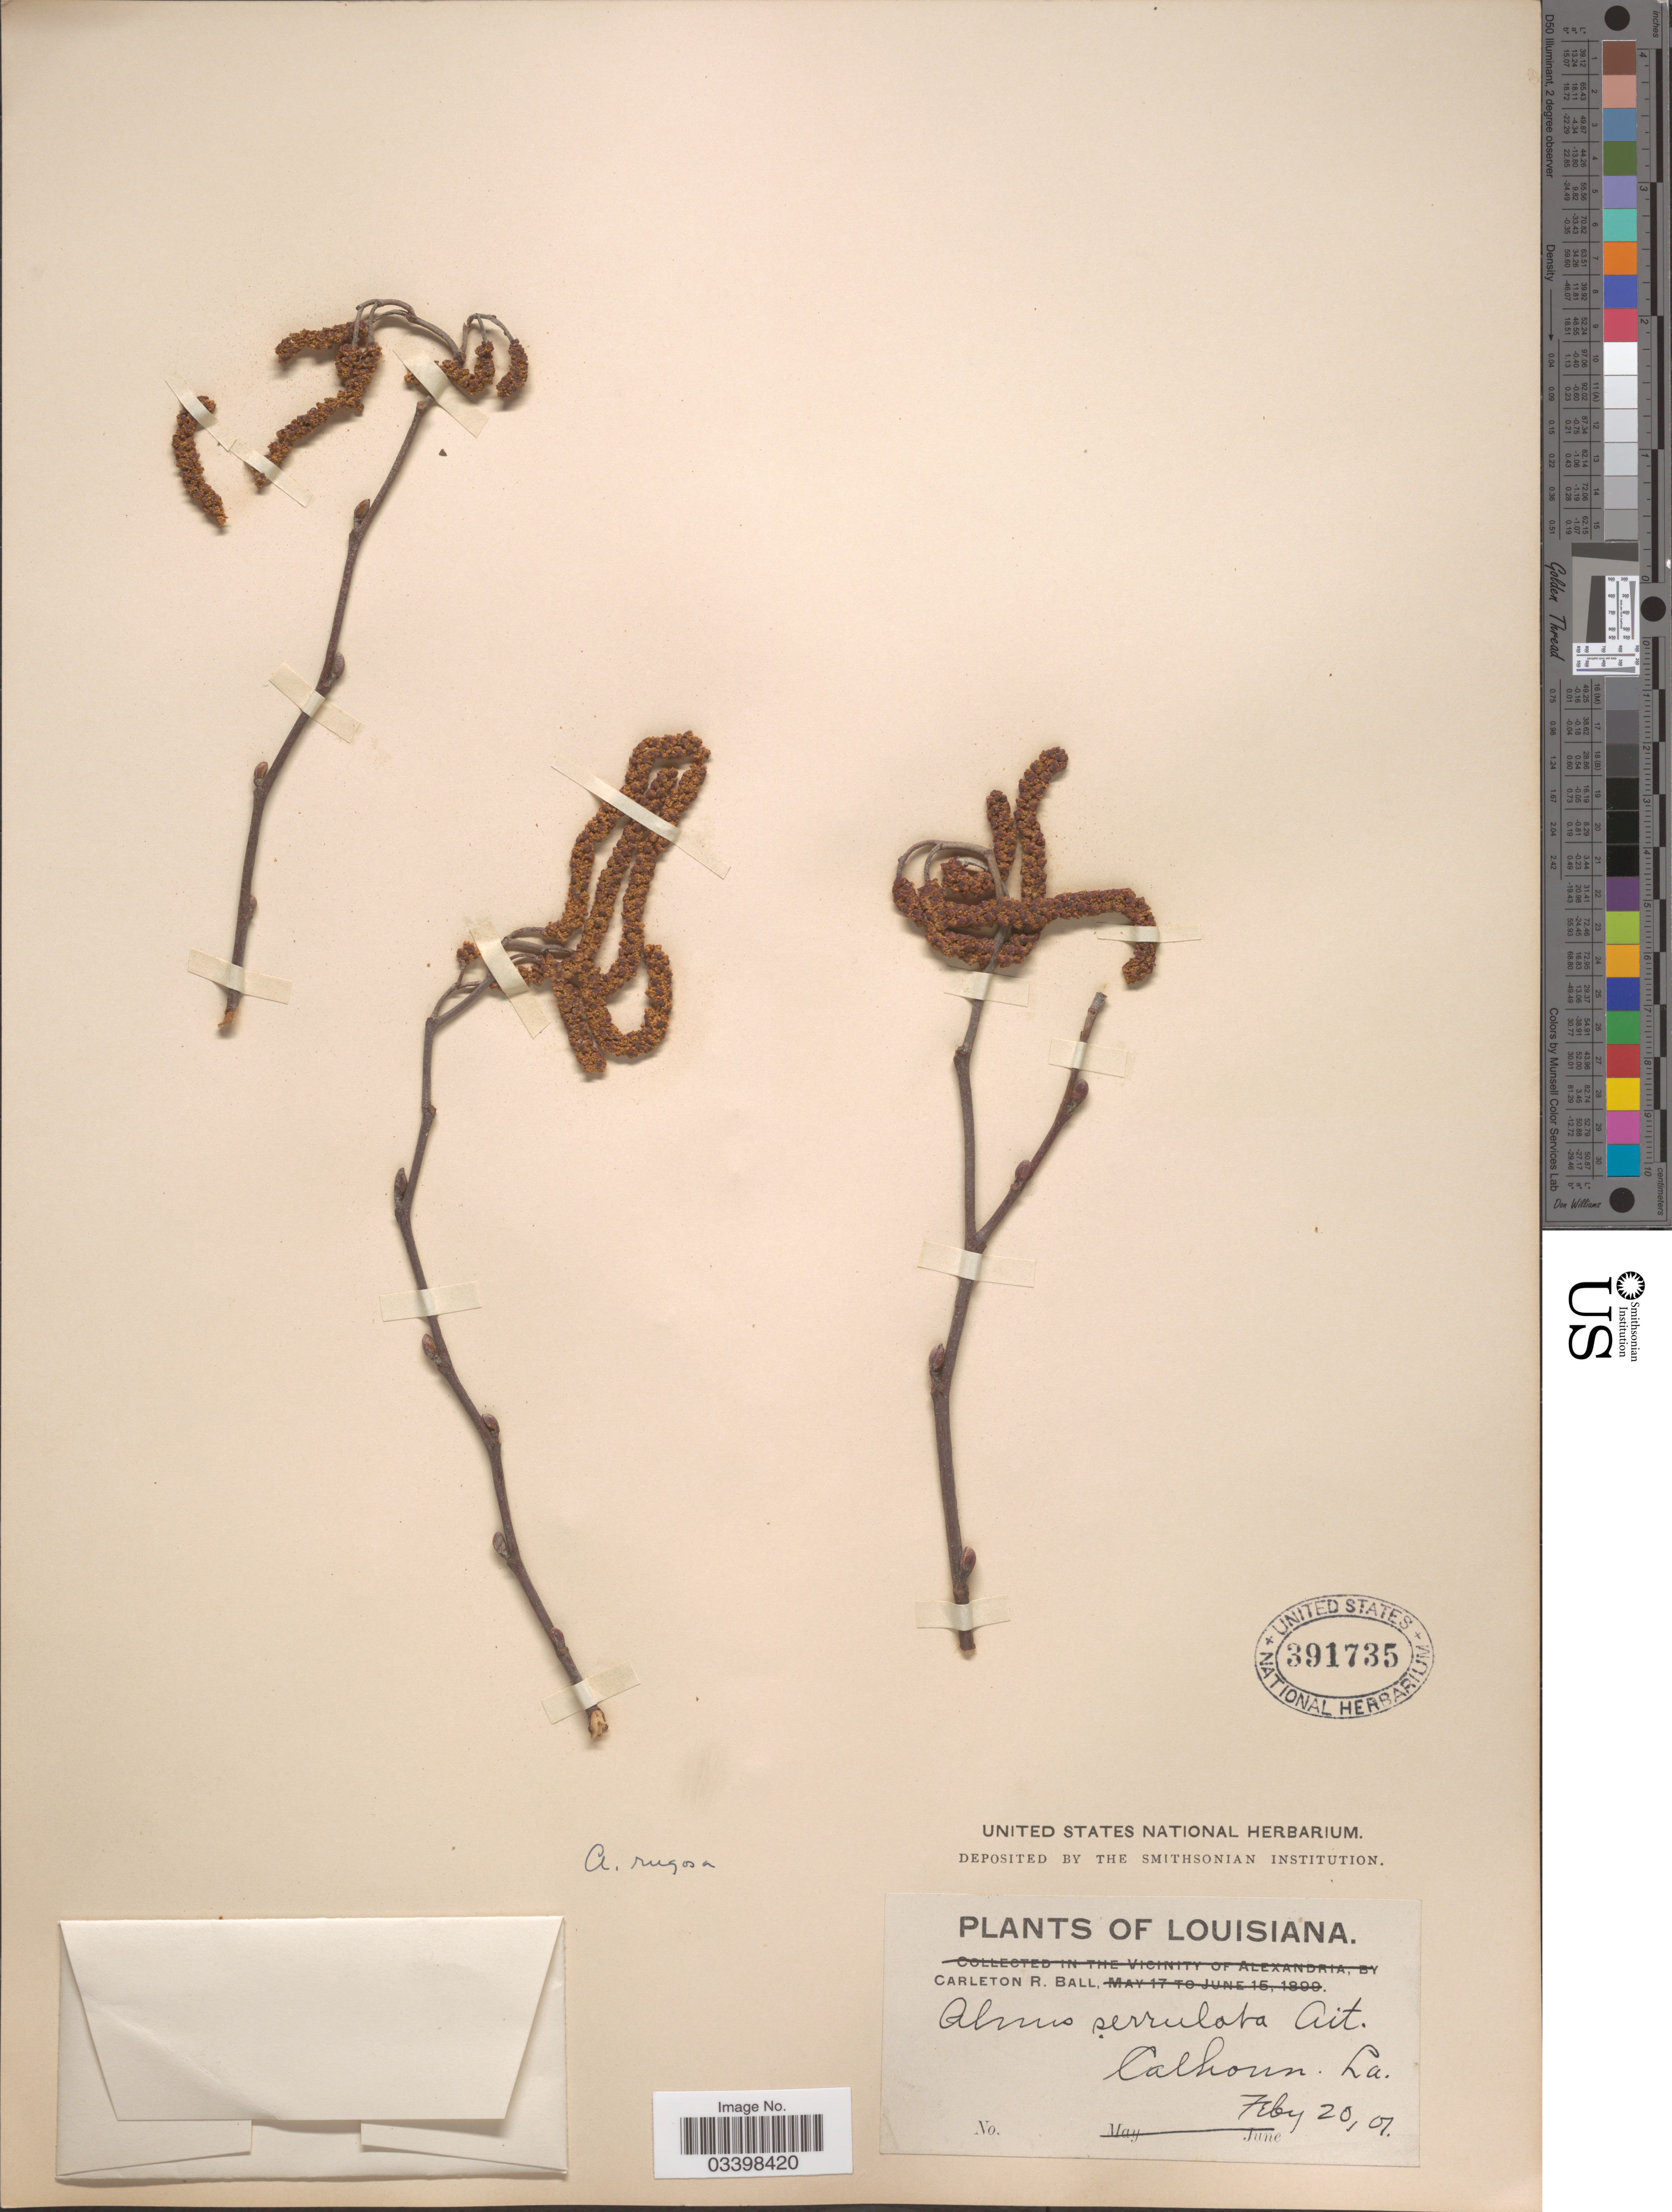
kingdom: Plantae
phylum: Tracheophyta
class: Magnoliopsida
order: Fagales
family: Betulaceae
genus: Alnus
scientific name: Alnus serrulata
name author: (Aiton) Willd.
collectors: C. R. Ball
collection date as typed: Transcribed d/m/y: 20/2/1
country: United States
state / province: Louisiana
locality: Calhoun.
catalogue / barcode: US 391735